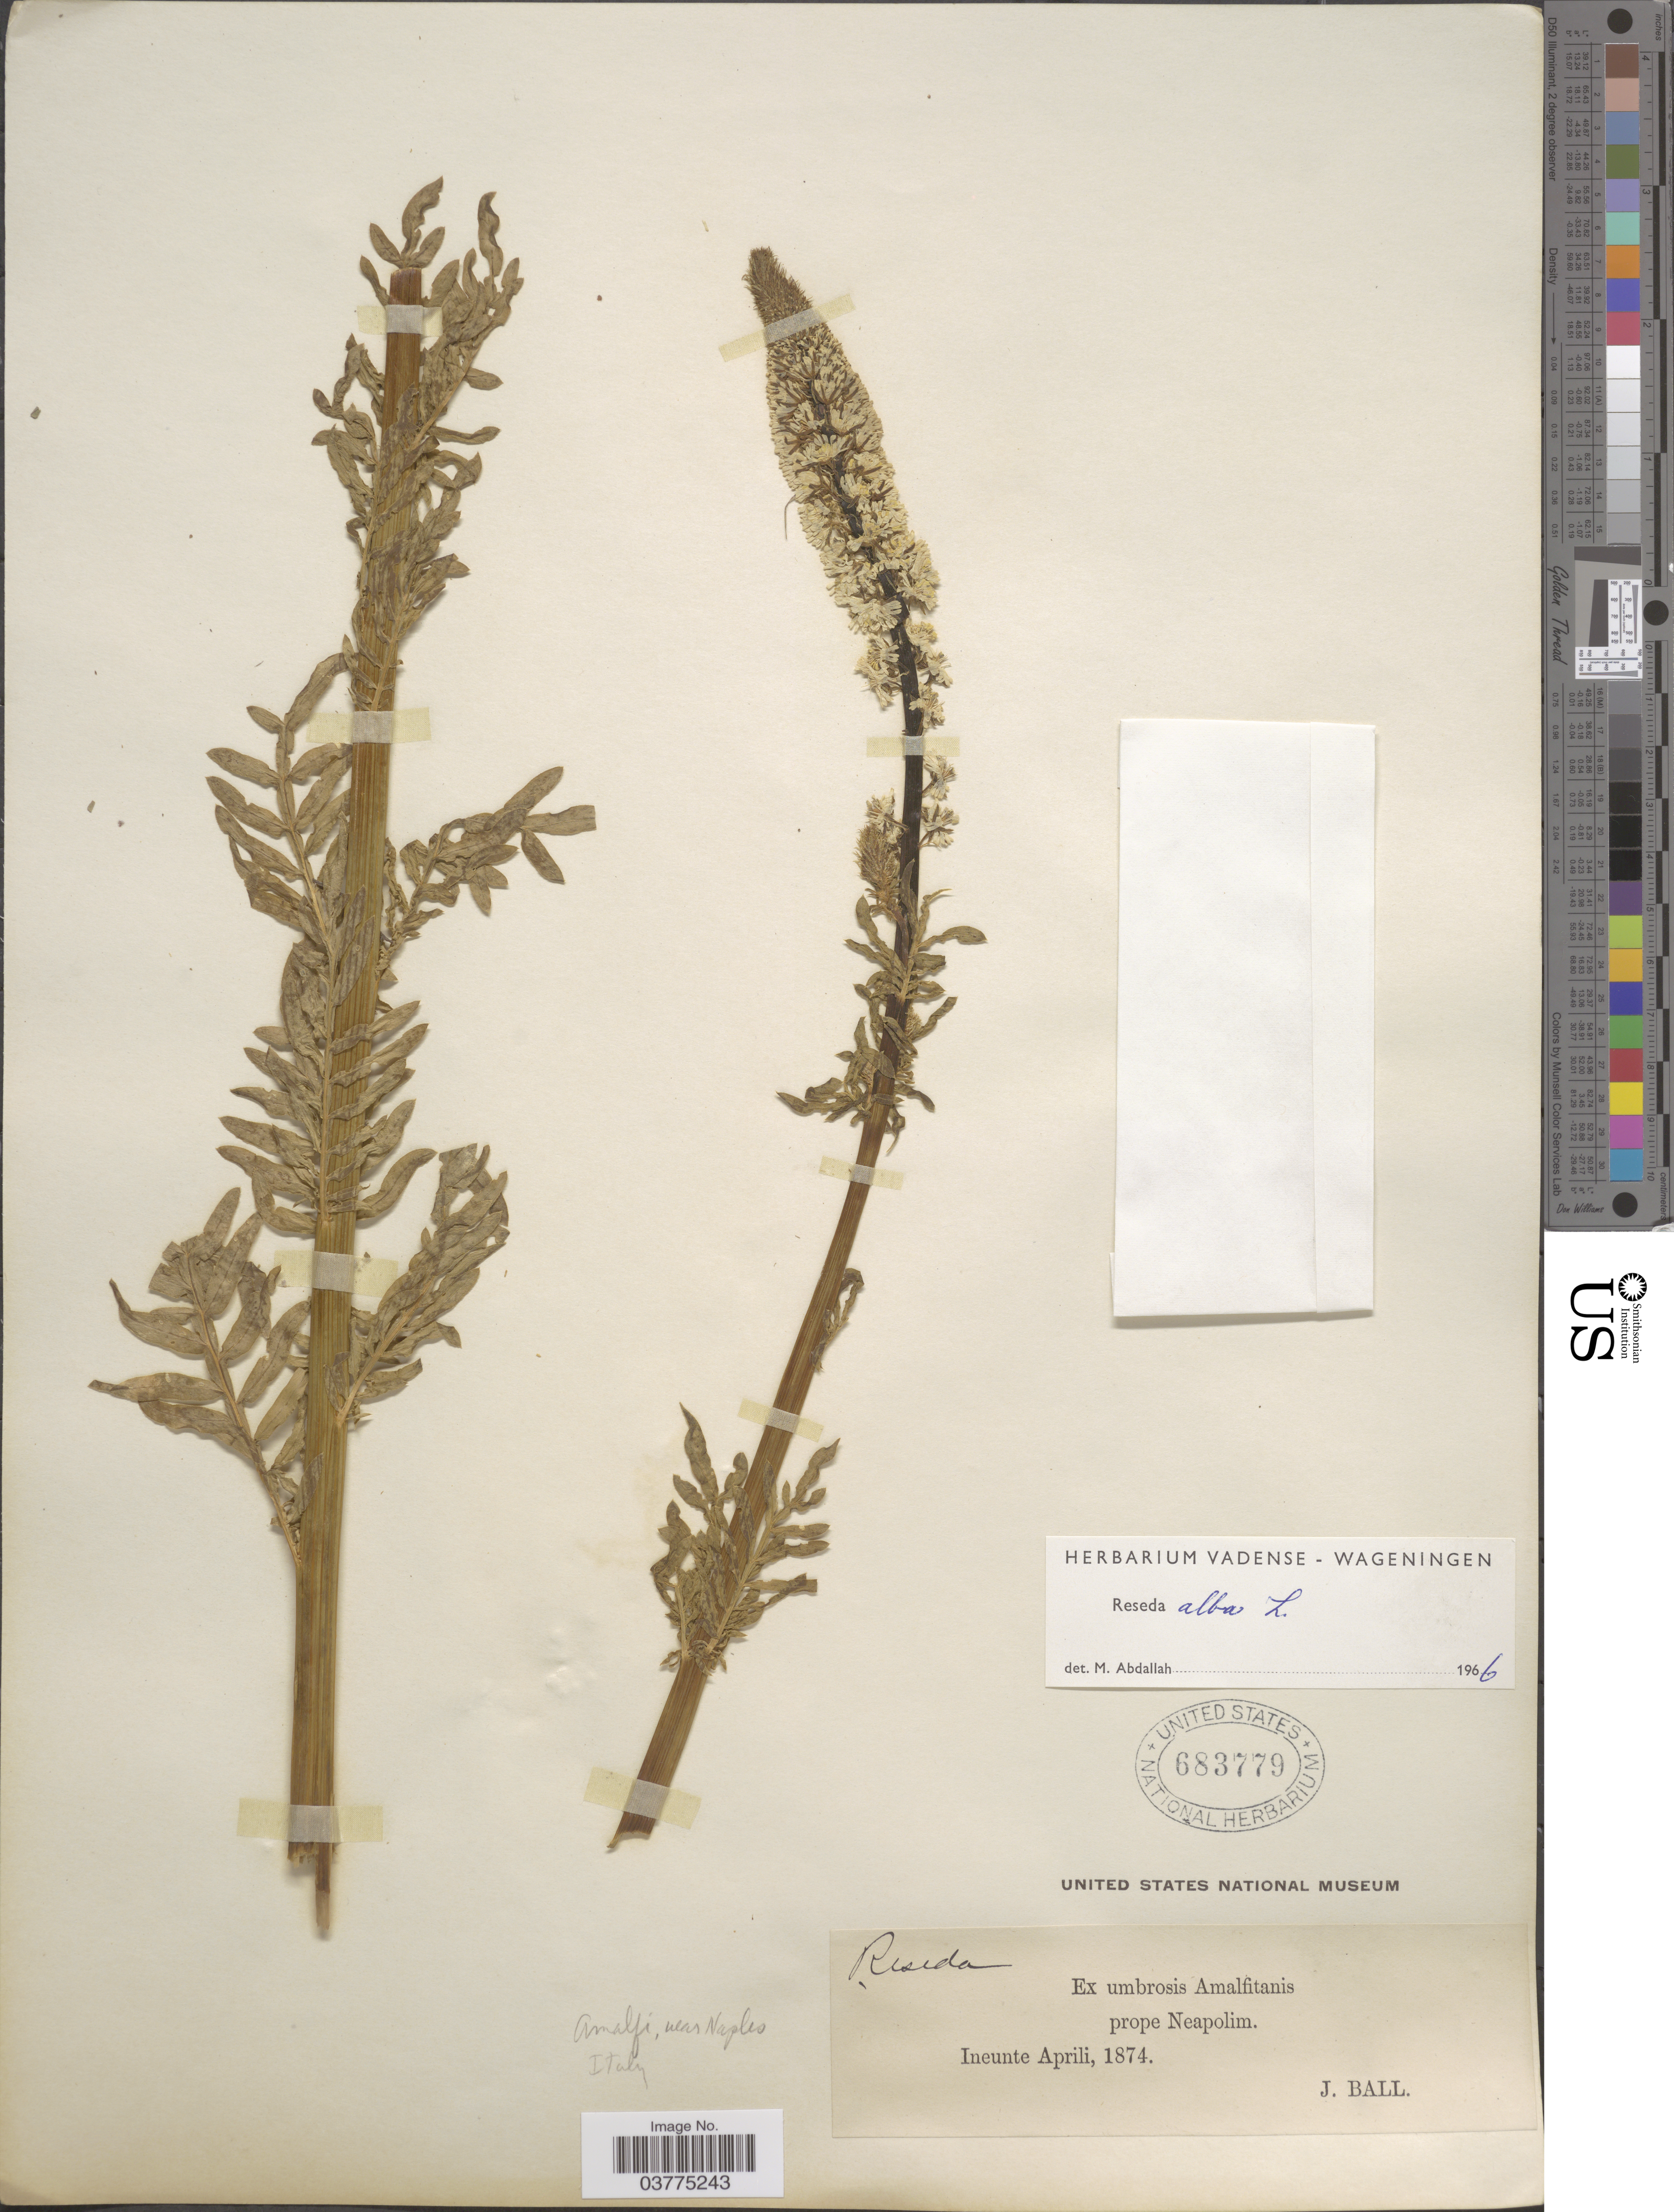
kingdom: Plantae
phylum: Tracheophyta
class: Magnoliopsida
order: Brassicales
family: Resedaceae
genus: Reseda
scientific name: Reseda alba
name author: L.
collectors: J. Ball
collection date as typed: Ineunte Aprili, 1874.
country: Italy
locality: Amalfi, near Naples. Ex umbrosis Amalfitanis prope Neapolim.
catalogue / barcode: US 683779